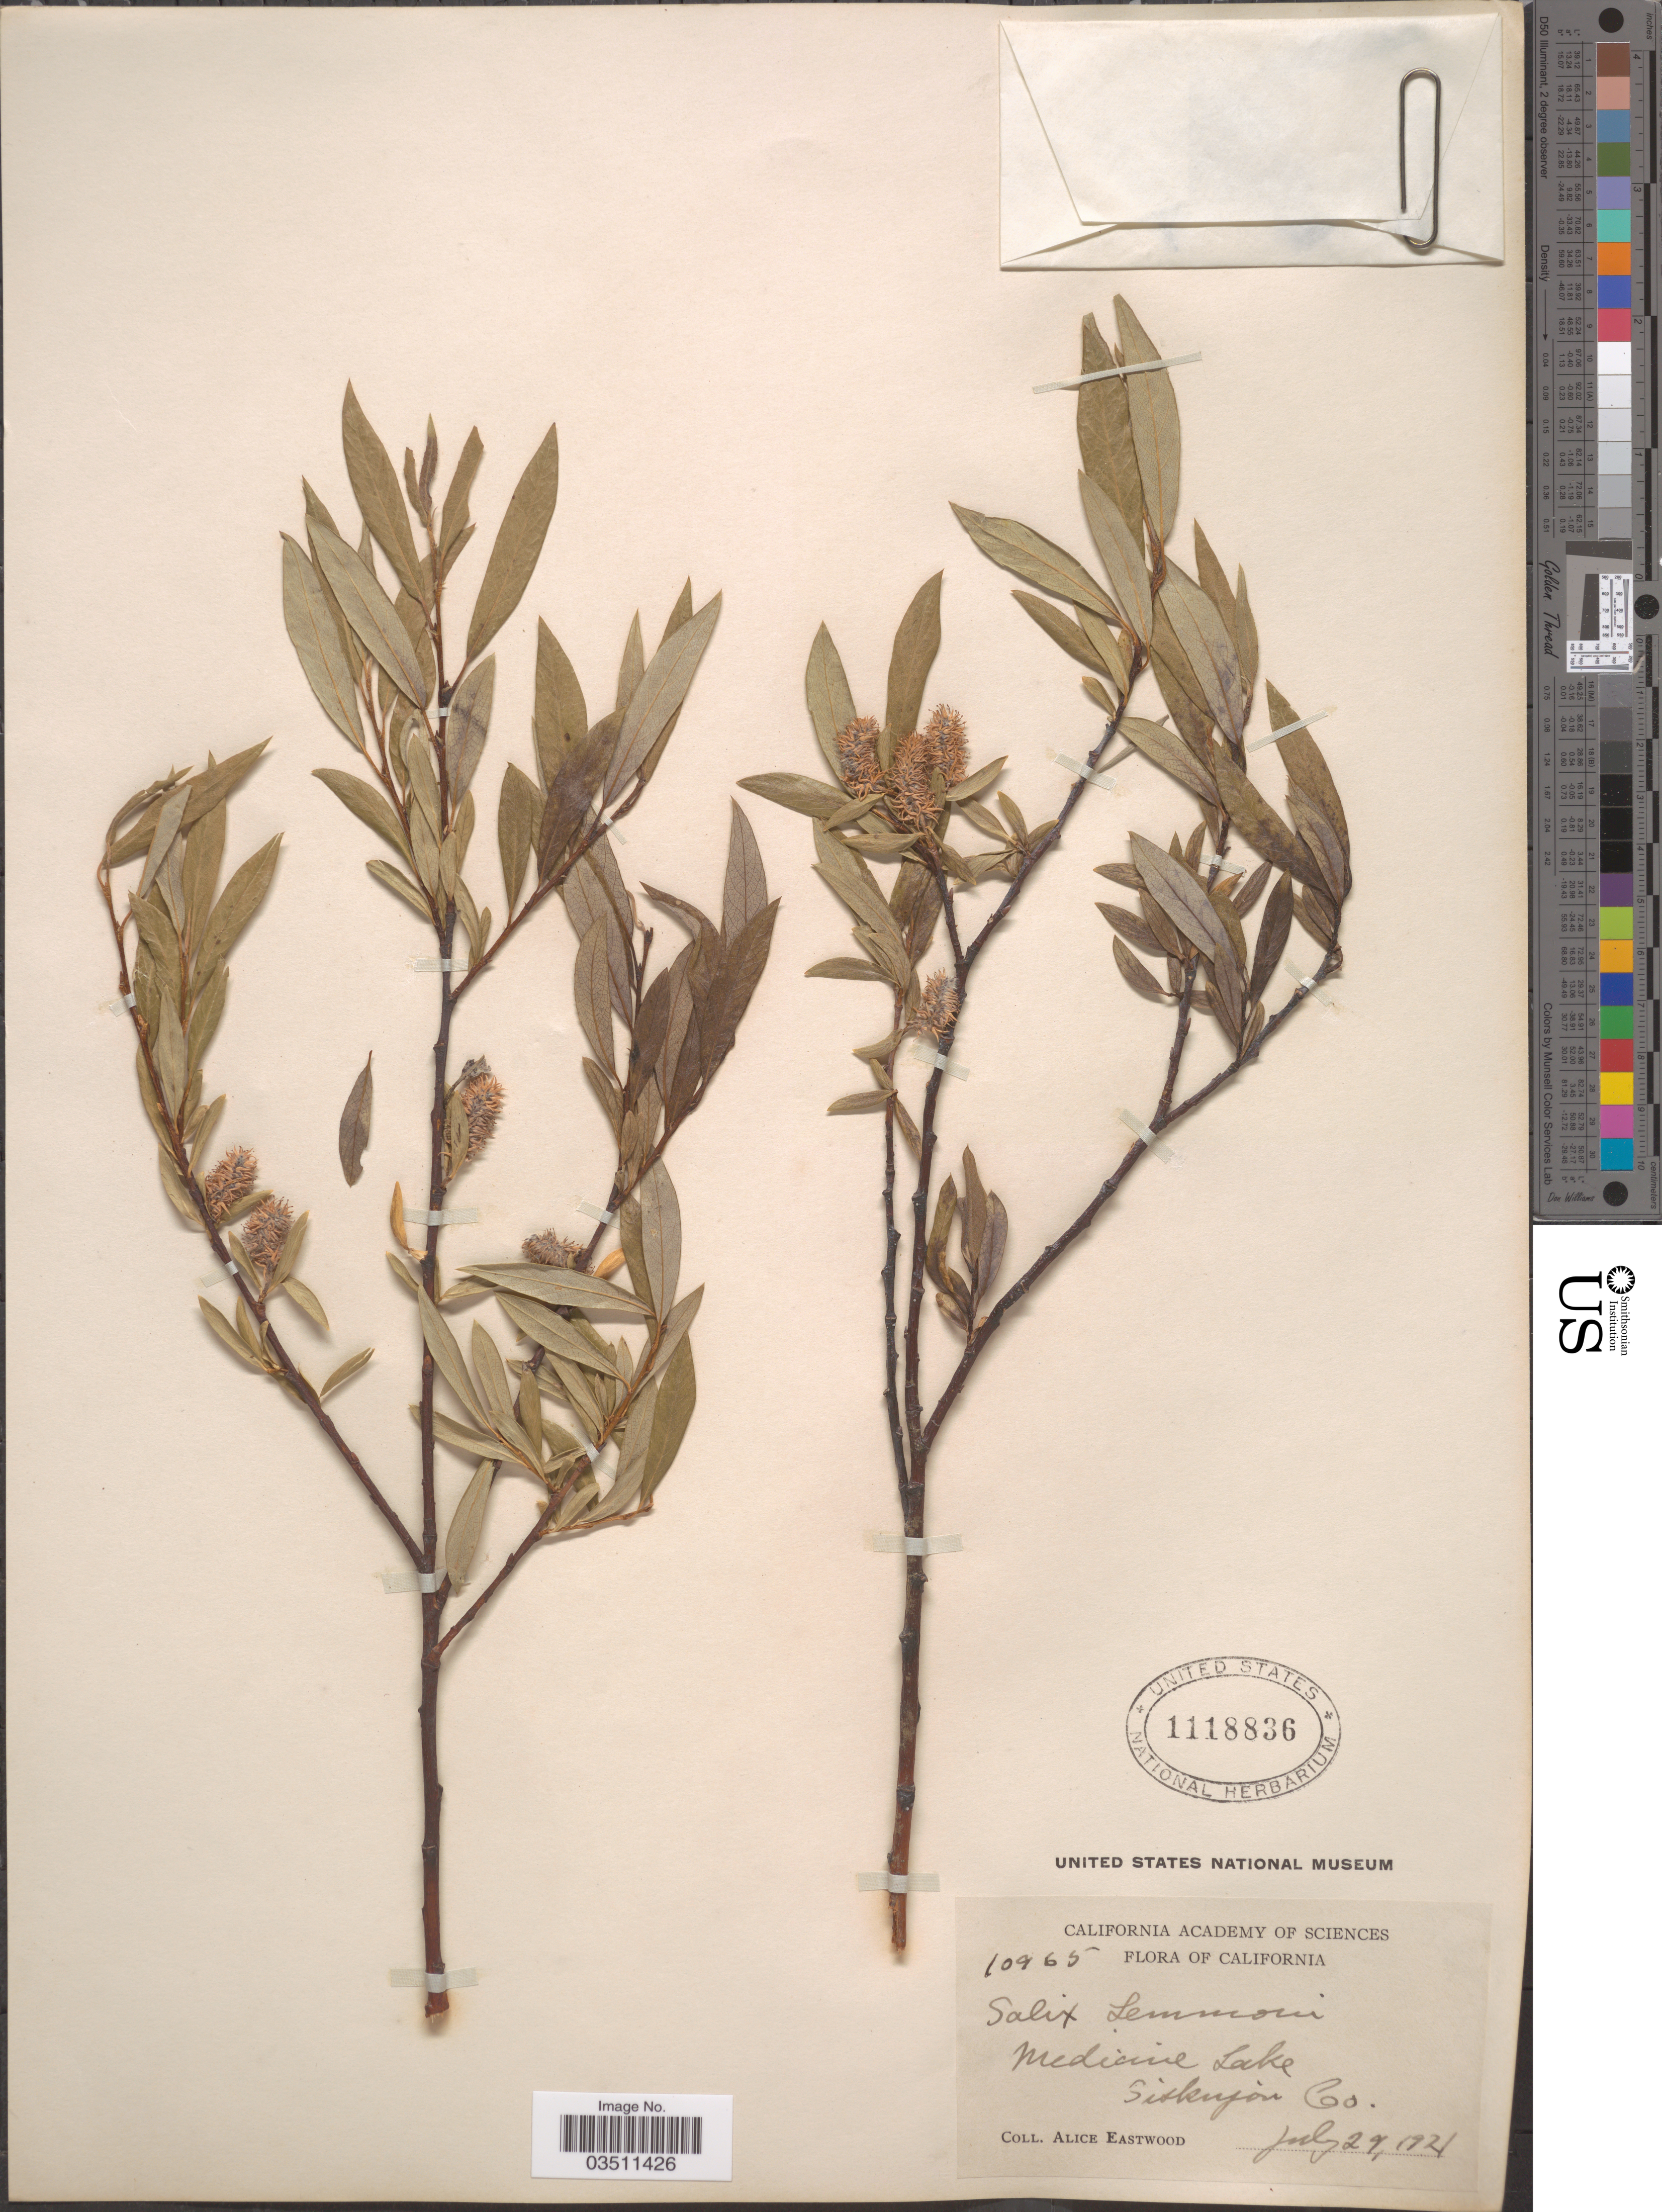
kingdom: Plantae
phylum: Tracheophyta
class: Magnoliopsida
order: Malpighiales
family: Salicaceae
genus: Salix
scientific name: Salix lemmonii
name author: Bebb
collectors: A. Eastwood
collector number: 10965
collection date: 1921-07-29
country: United States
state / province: California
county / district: Siskiyou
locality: Medicine Lake, Siskiyou Co.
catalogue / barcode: US 1118836